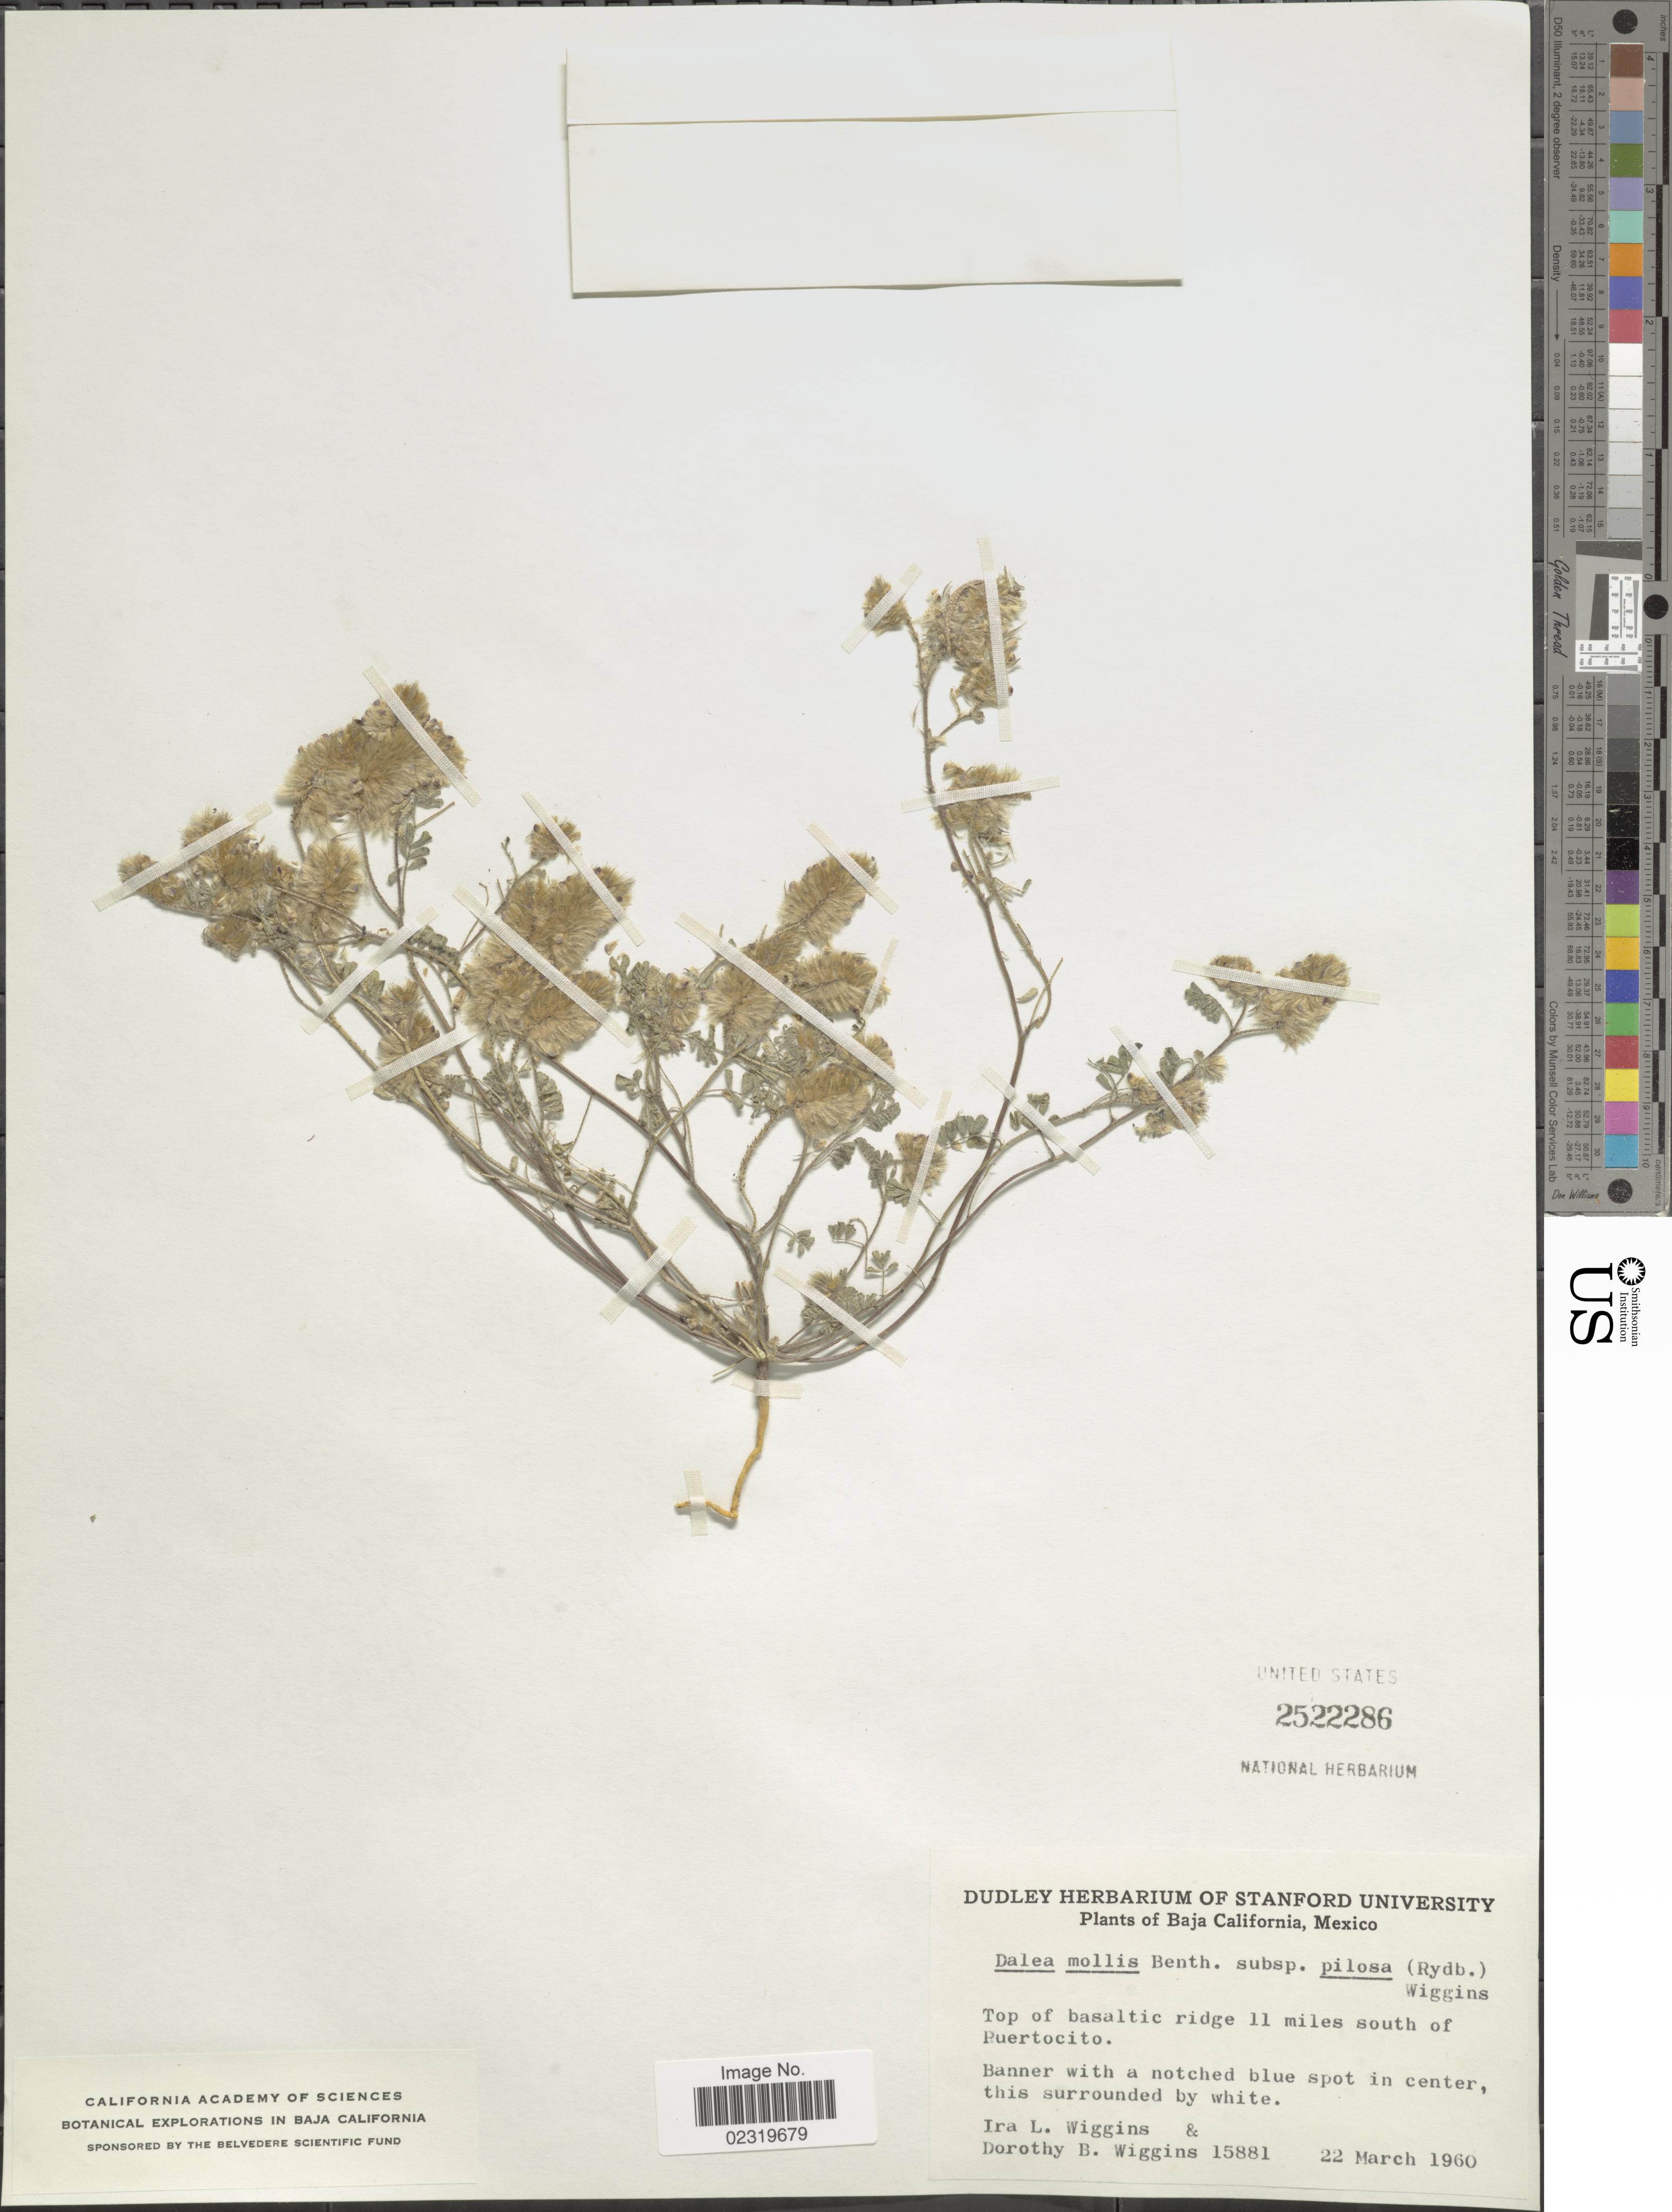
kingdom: Plantae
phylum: Tracheophyta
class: Magnoliopsida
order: Fabales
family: Fabaceae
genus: Dalea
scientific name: Dalea mollis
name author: Benth.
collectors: I. L. Wiggins & D. B. Wiggins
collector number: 15881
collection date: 1960-03-22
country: Mexico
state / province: Baja California Norte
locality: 11 miles south of Puertocito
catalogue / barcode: US 2522286